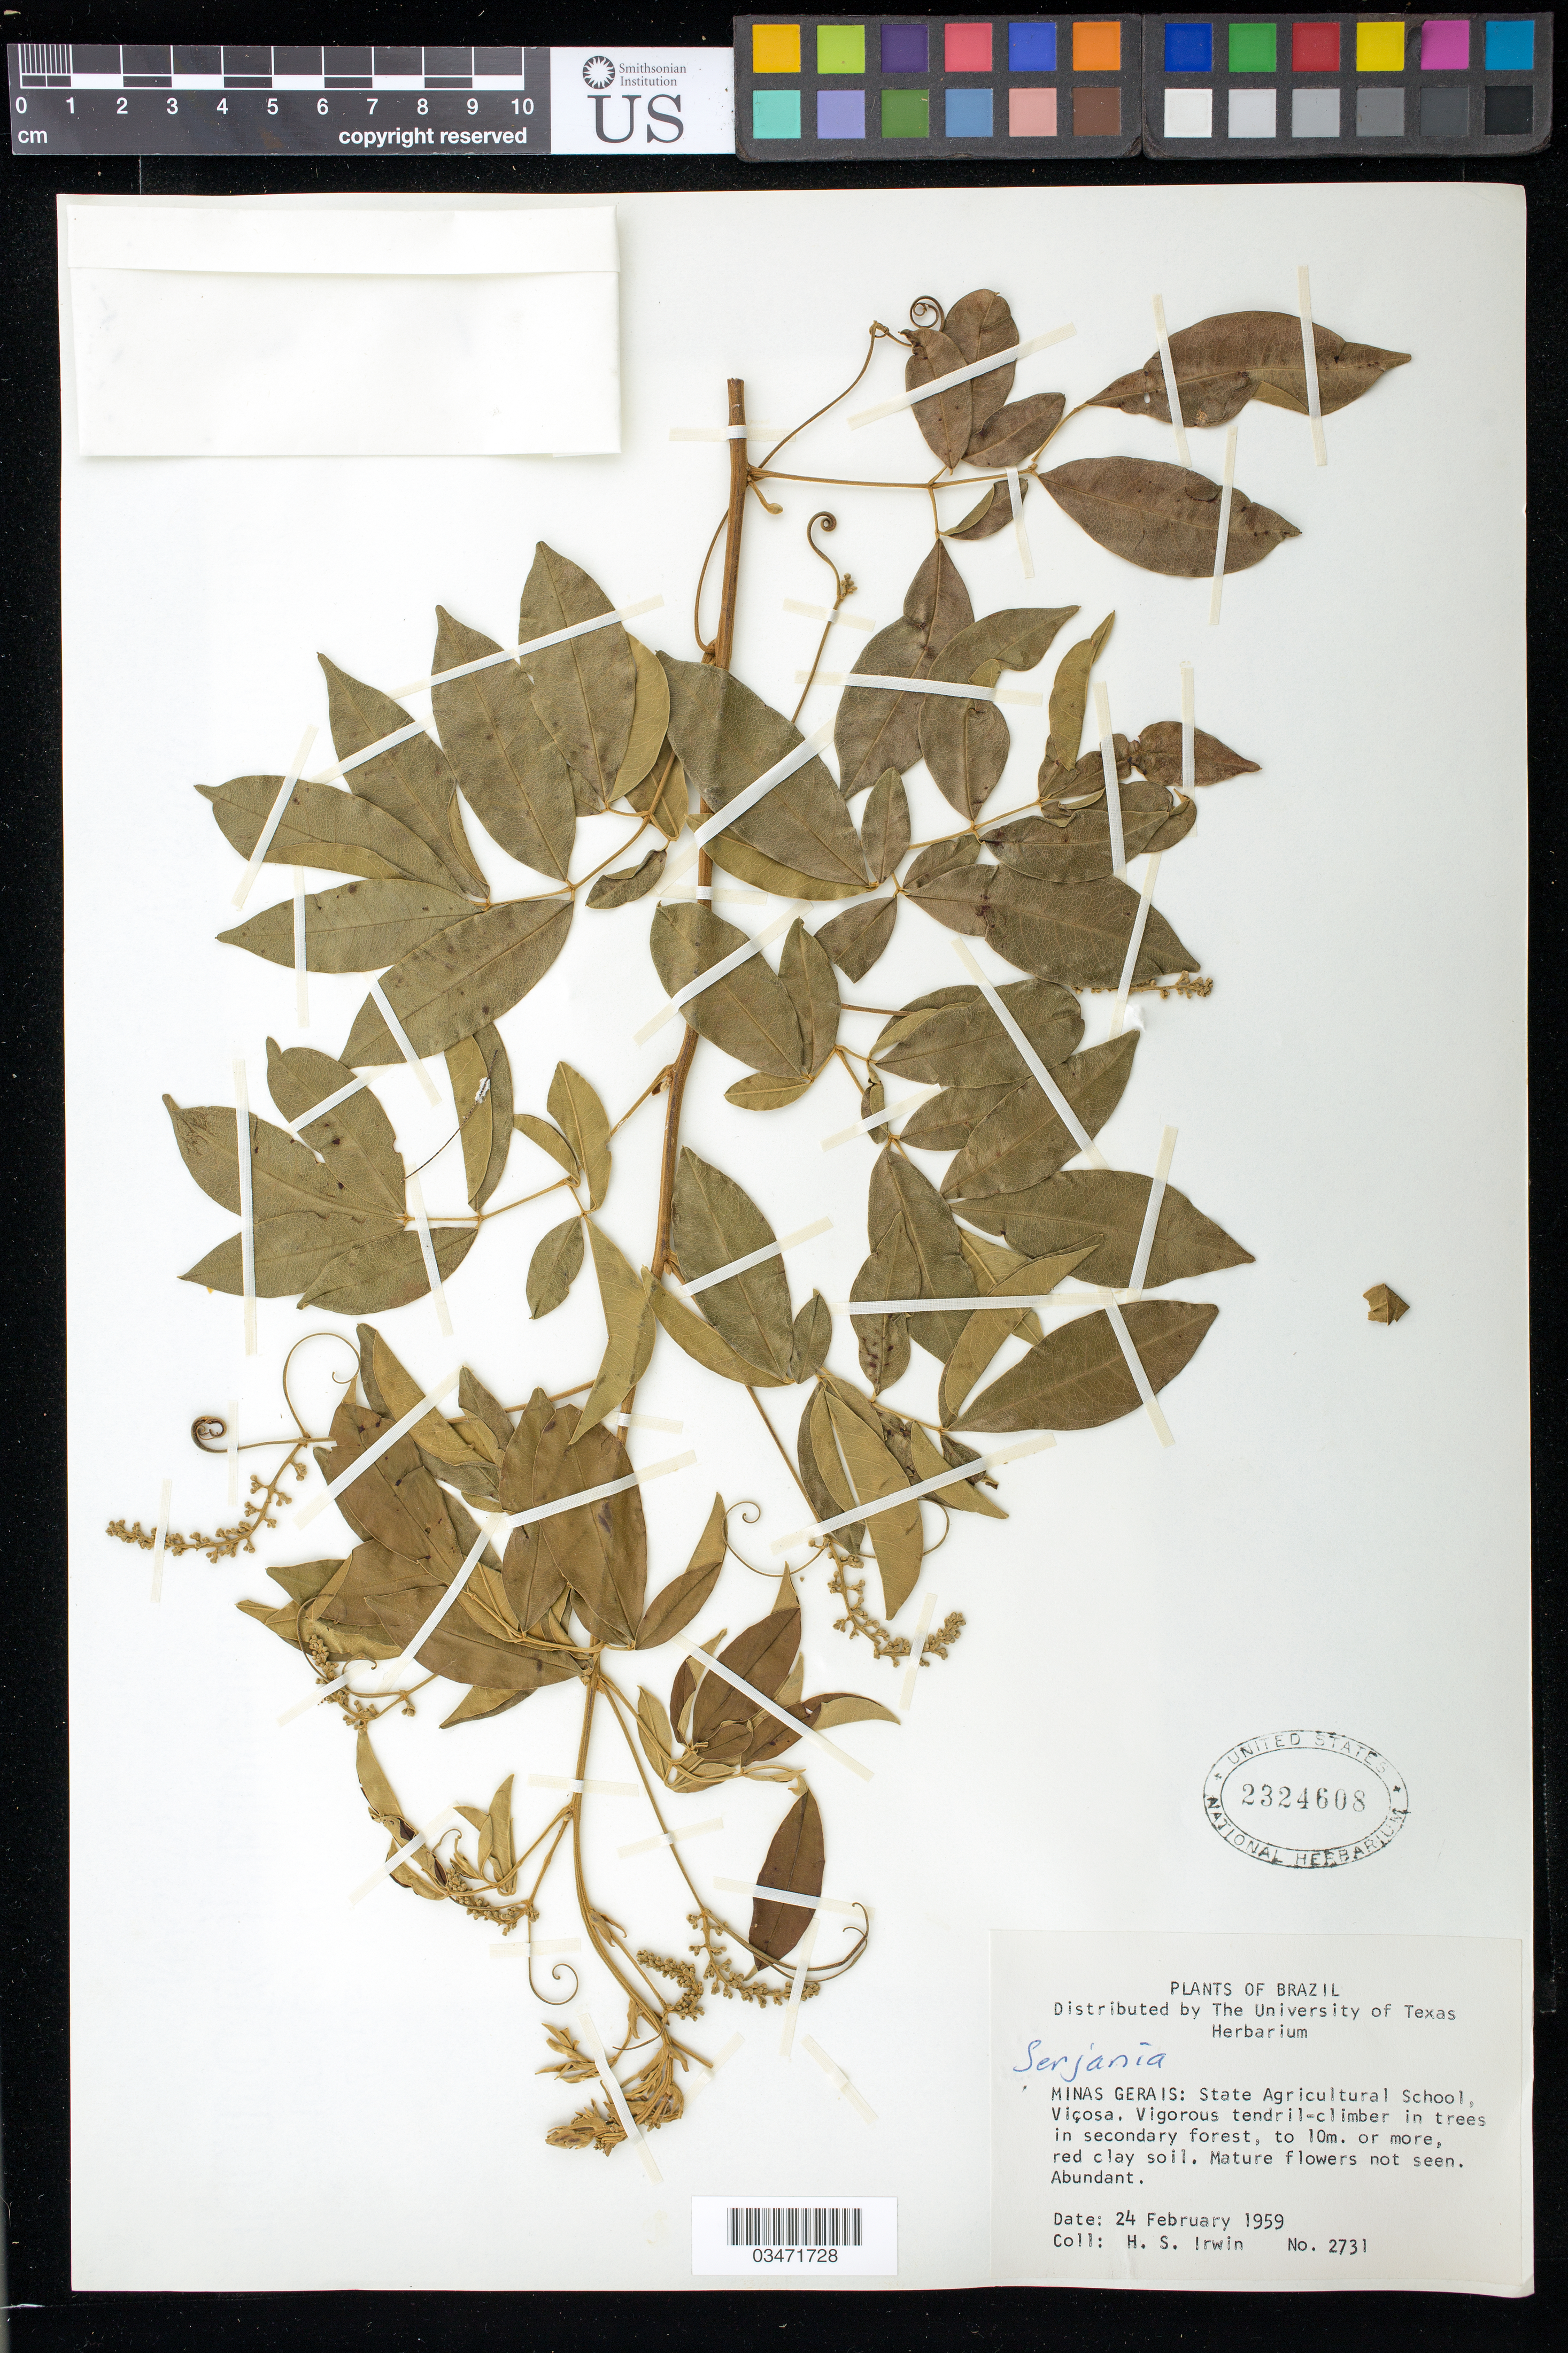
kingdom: Plantae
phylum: Tracheophyta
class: Magnoliopsida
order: Sapindales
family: Sapindaceae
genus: Serjania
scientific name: Serjania sp.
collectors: H. Irwin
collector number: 2731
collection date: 1959-02-24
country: Brazil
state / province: Minas Gerais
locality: State Agricultural School, Viçosa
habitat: Secondary forest, red clay soil. Abundant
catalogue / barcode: US 2324608